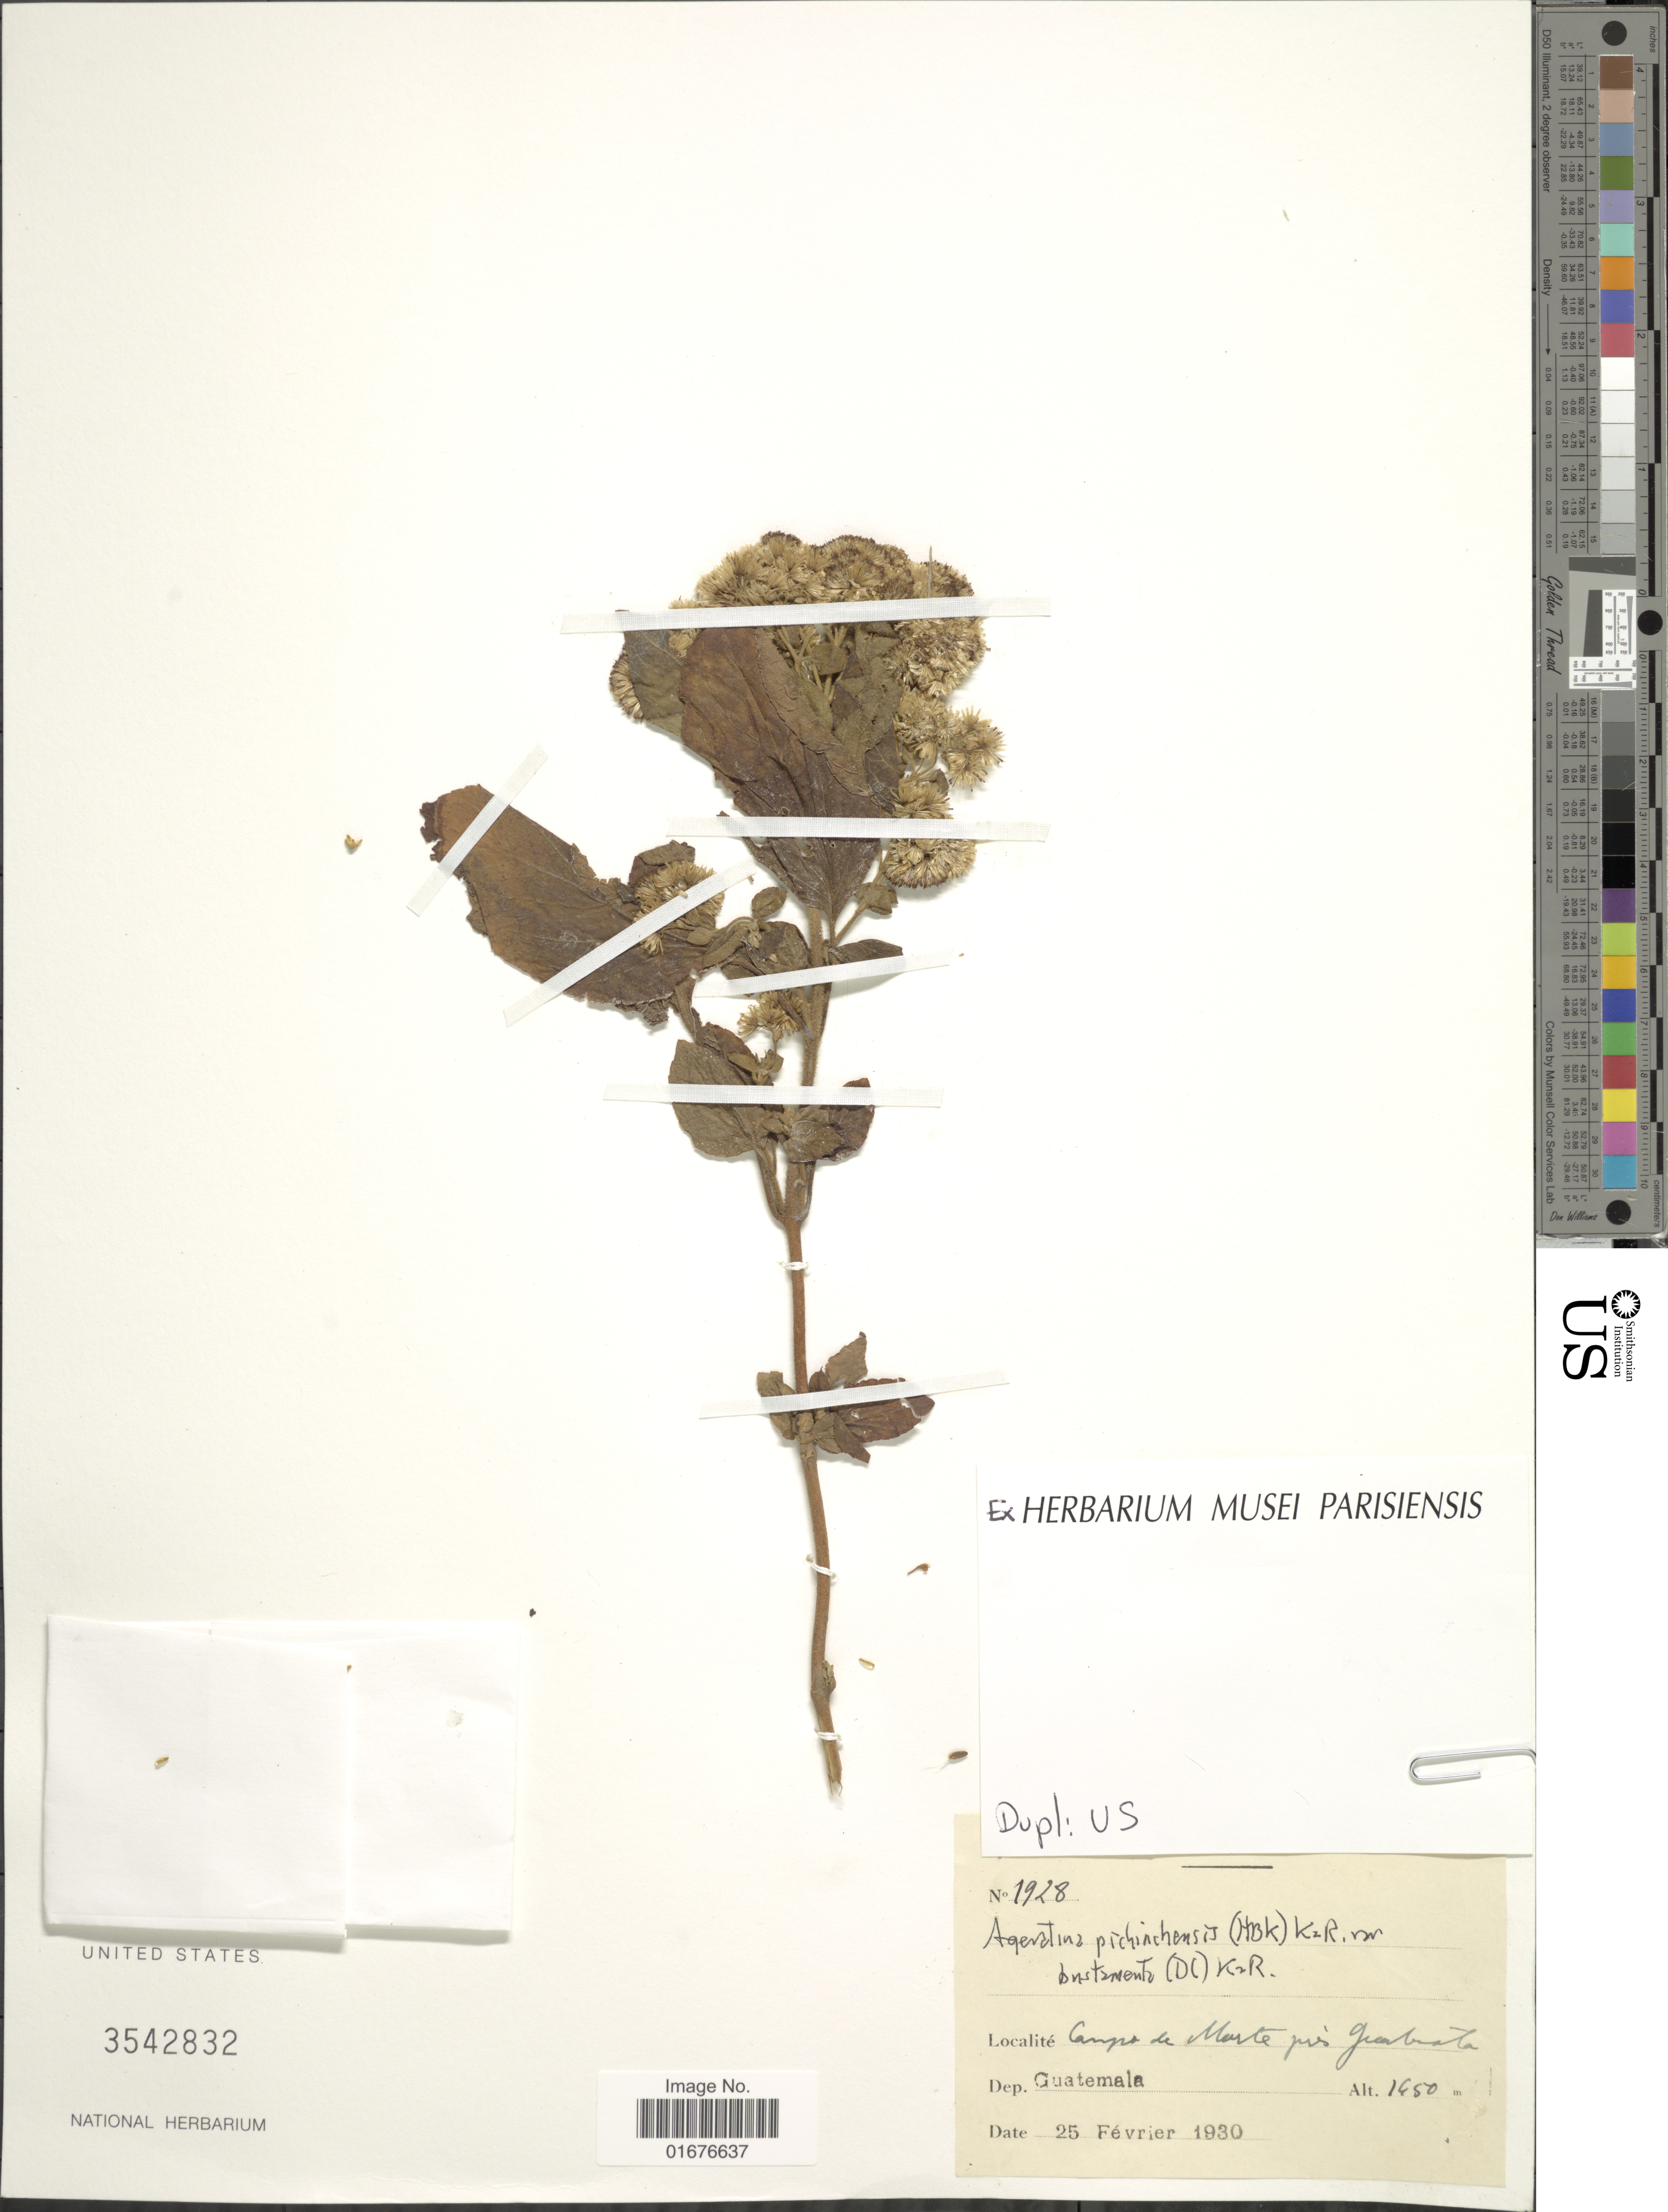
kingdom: Plantae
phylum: Tracheophyta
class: Magnoliopsida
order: Asterales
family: Asteraceae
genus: Ageratina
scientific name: Ageratina pichinchensis var. bustamenta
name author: (DC.) R.M. King & H. Rob.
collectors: ex herb. Mus. Paraensis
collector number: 1928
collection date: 1930-02-25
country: Guatemala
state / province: Guatemala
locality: Campo de MArte prés Guatemala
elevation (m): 1450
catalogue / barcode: US 3542832